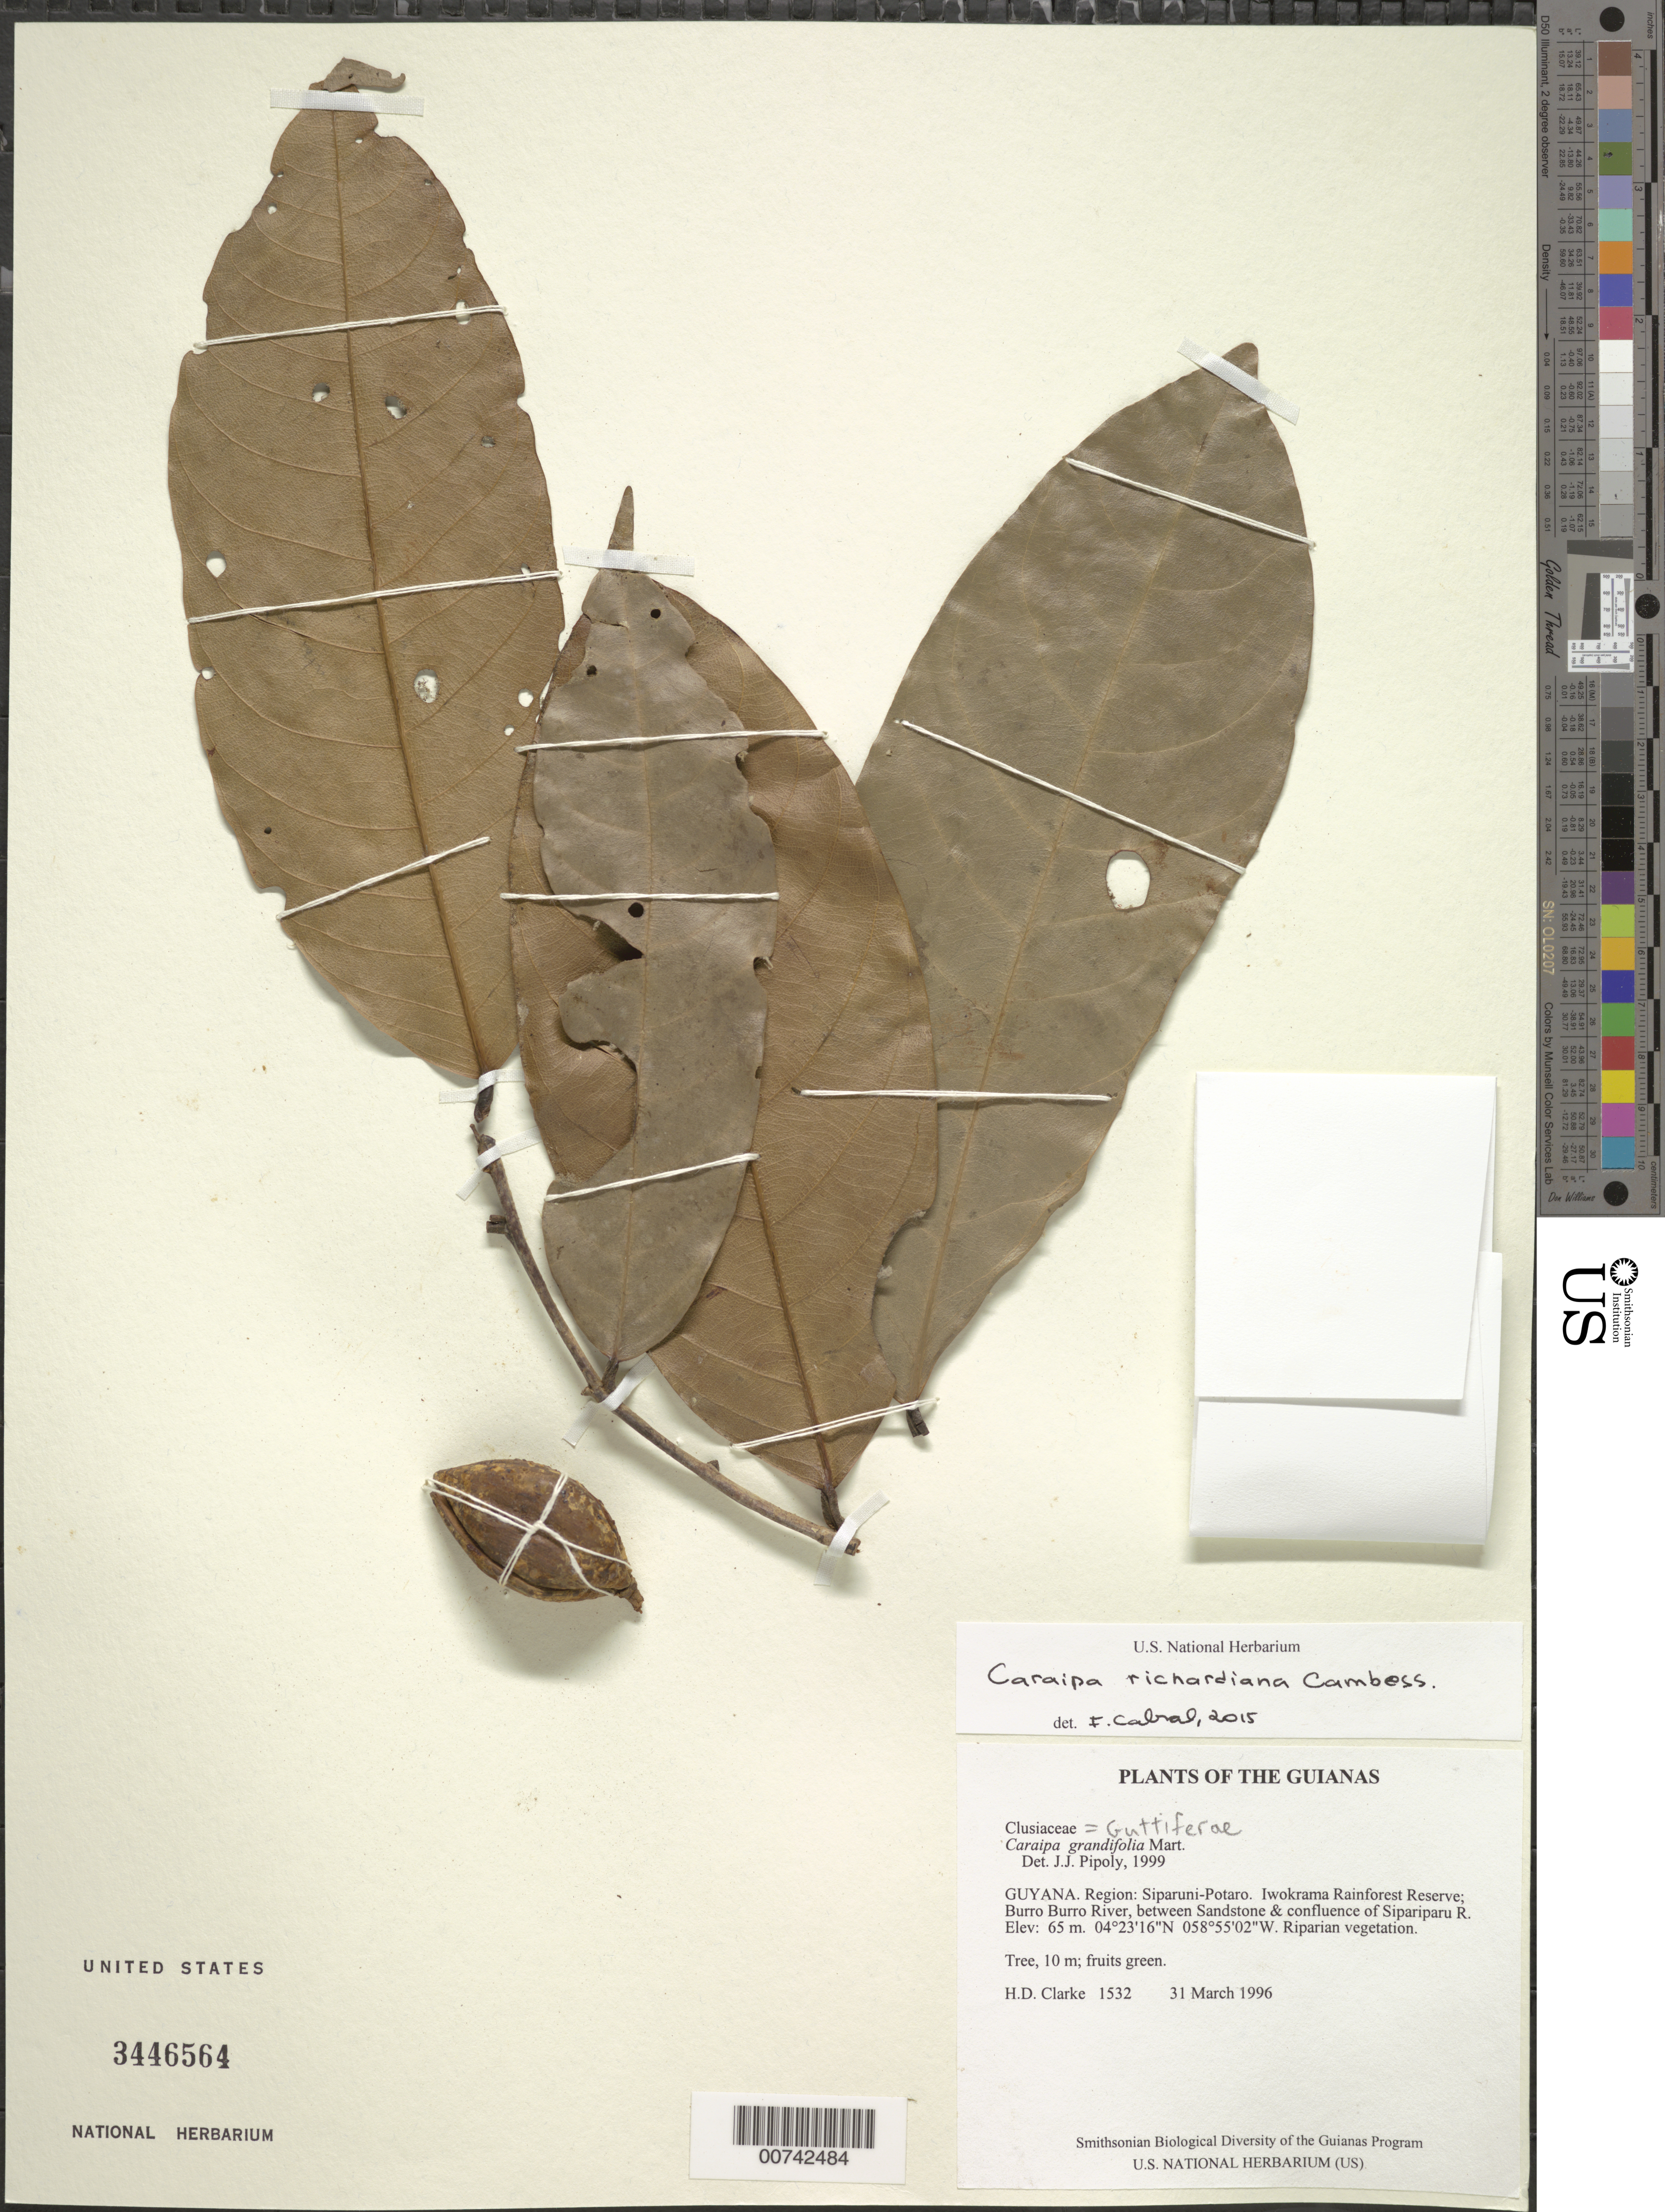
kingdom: Plantae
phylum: Tracheophyta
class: Magnoliopsida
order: Malpighiales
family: Calophyllaceae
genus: Caraipa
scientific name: Caraipa richardiana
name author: Cambess.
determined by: Cabral, F. N.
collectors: H. D. Clarke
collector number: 1532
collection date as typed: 31 March 1996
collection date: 1996-03-31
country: Guyana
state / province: Potaro-Siparuni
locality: Iwokrama Rainforest Reserve; Burro Burro River, between Sandstone & confluence of Sipariparu R.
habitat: Riparian vegetation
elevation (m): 65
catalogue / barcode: US 3446564